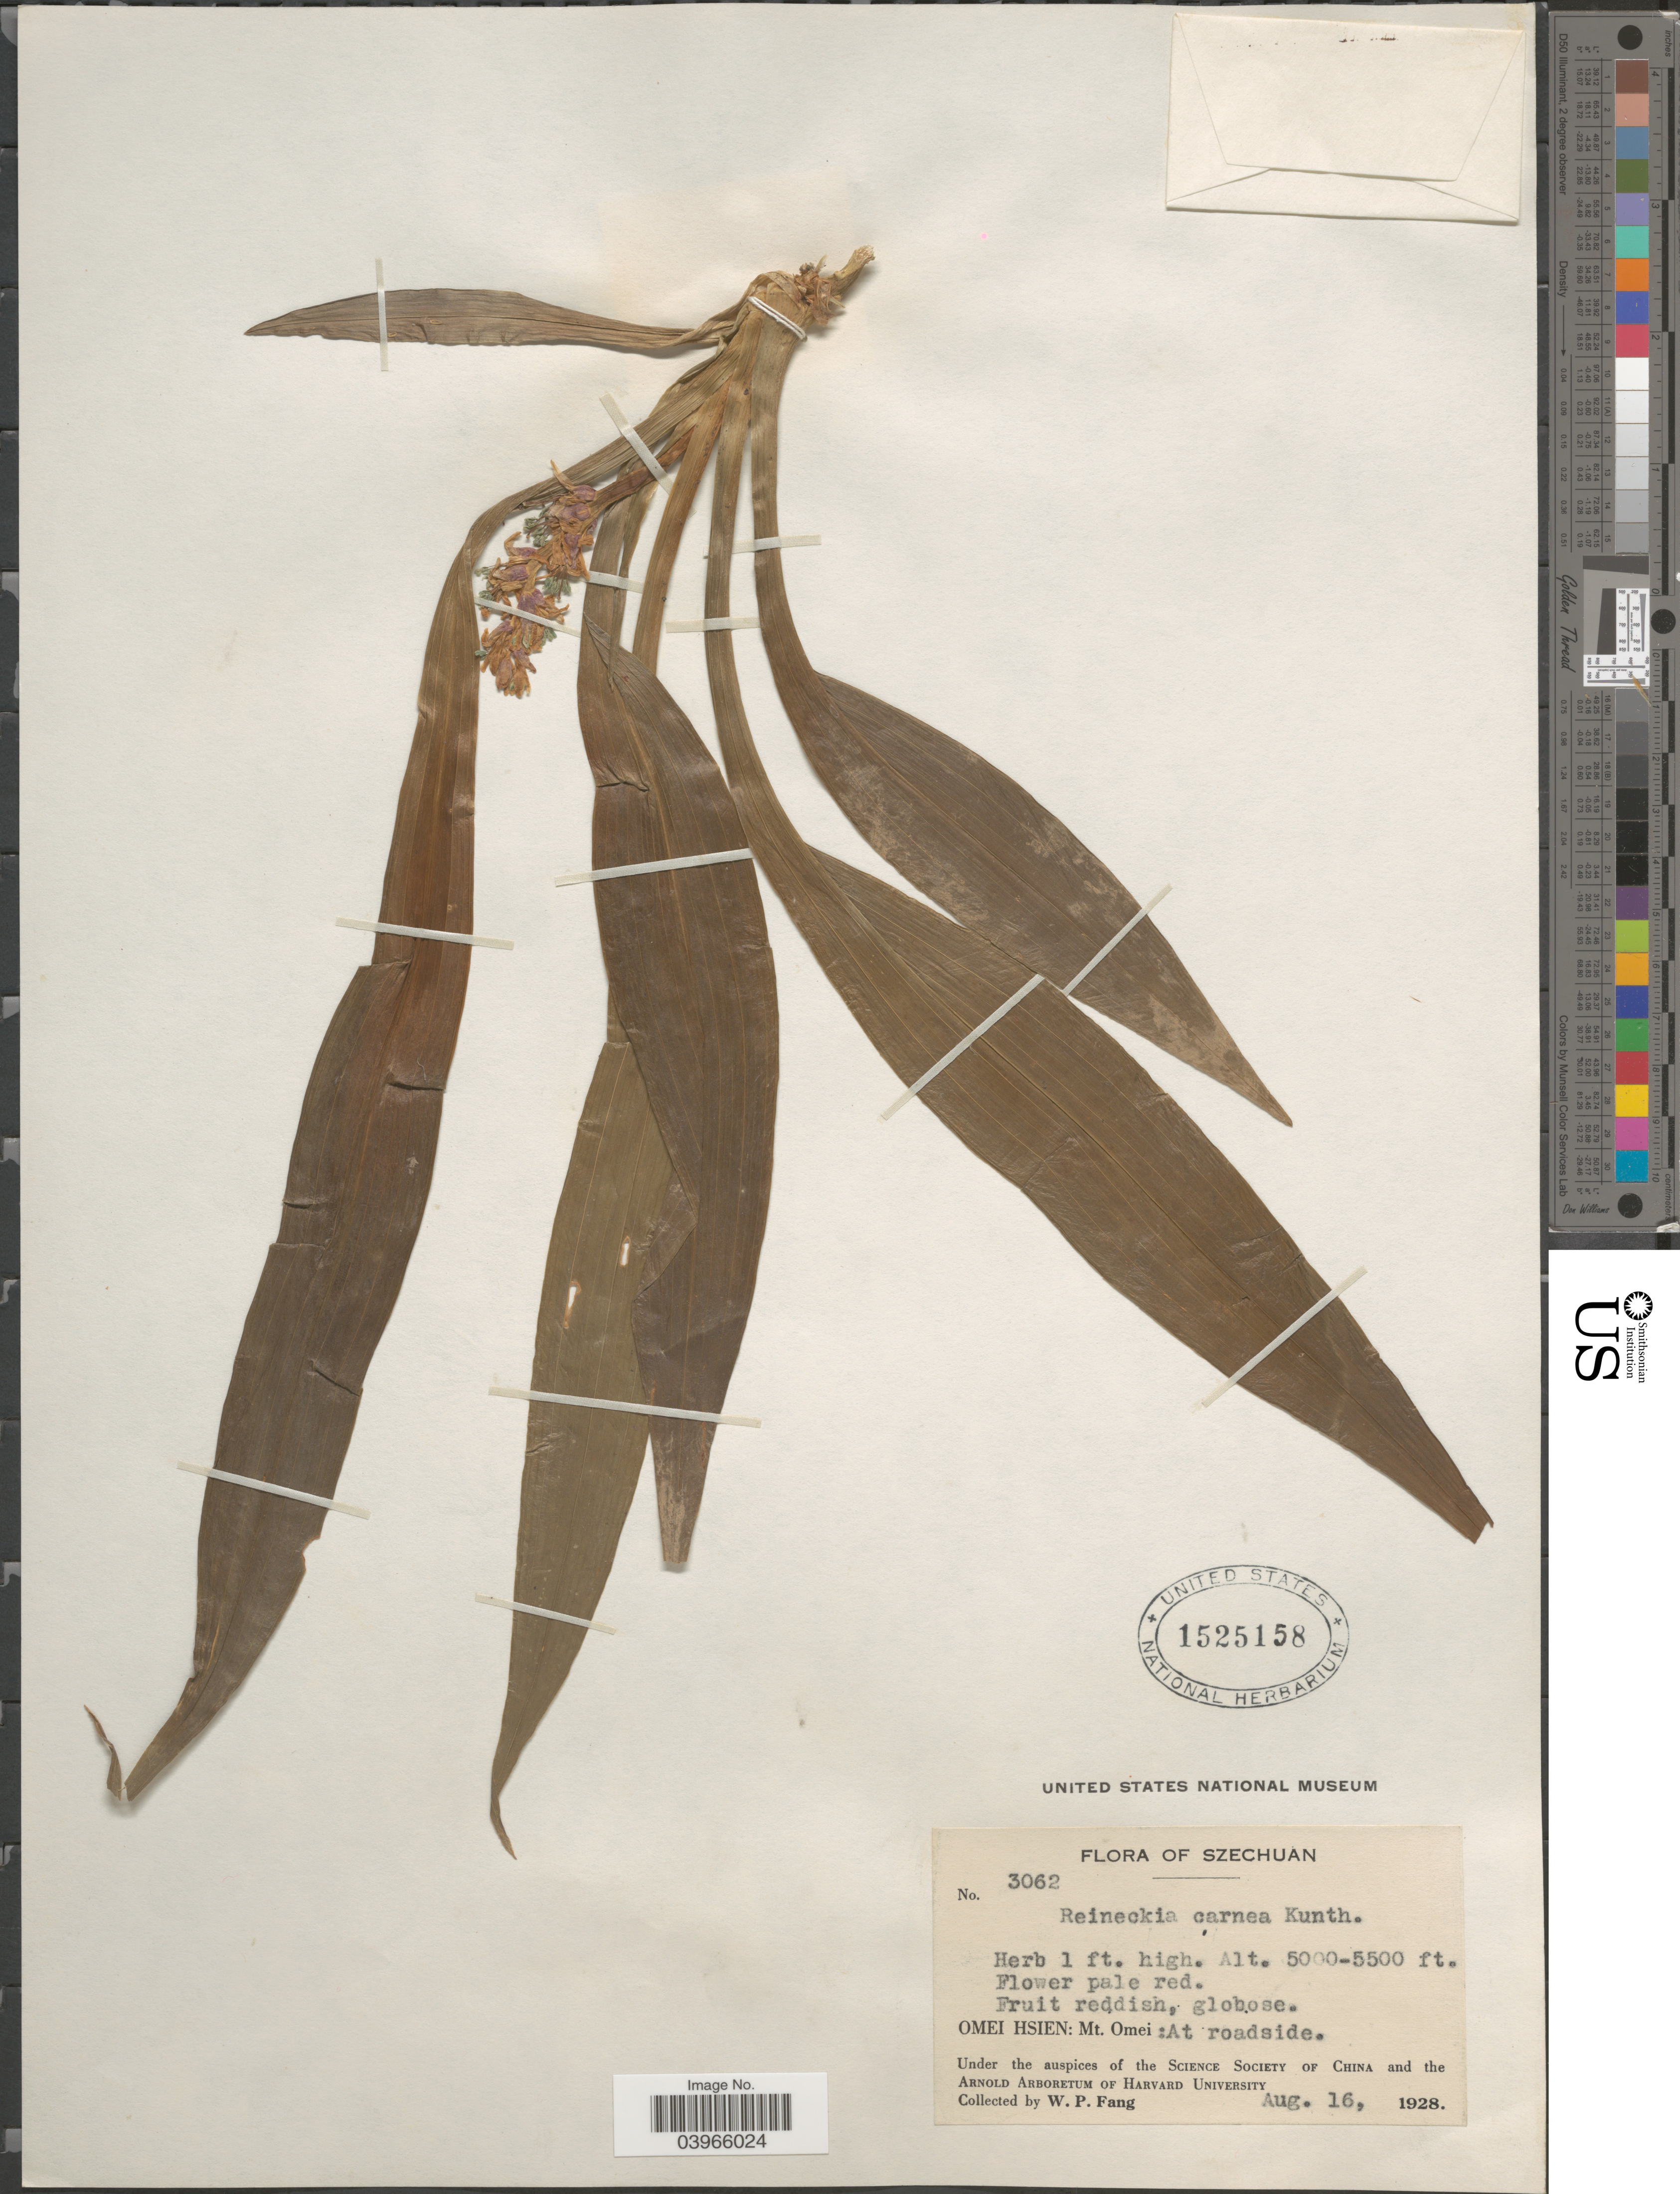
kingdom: Plantae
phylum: Tracheophyta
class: Liliopsida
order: Asparagales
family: Asparagaceae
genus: Reineckea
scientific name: Reineckea carnea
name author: (Andrews) Kunth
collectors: W. P. Fang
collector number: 3062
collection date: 1928-08-16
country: China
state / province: Sichuan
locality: Szechuan. Omei Hsien: Mt. Omei.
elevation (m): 1524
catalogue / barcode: US 1525158